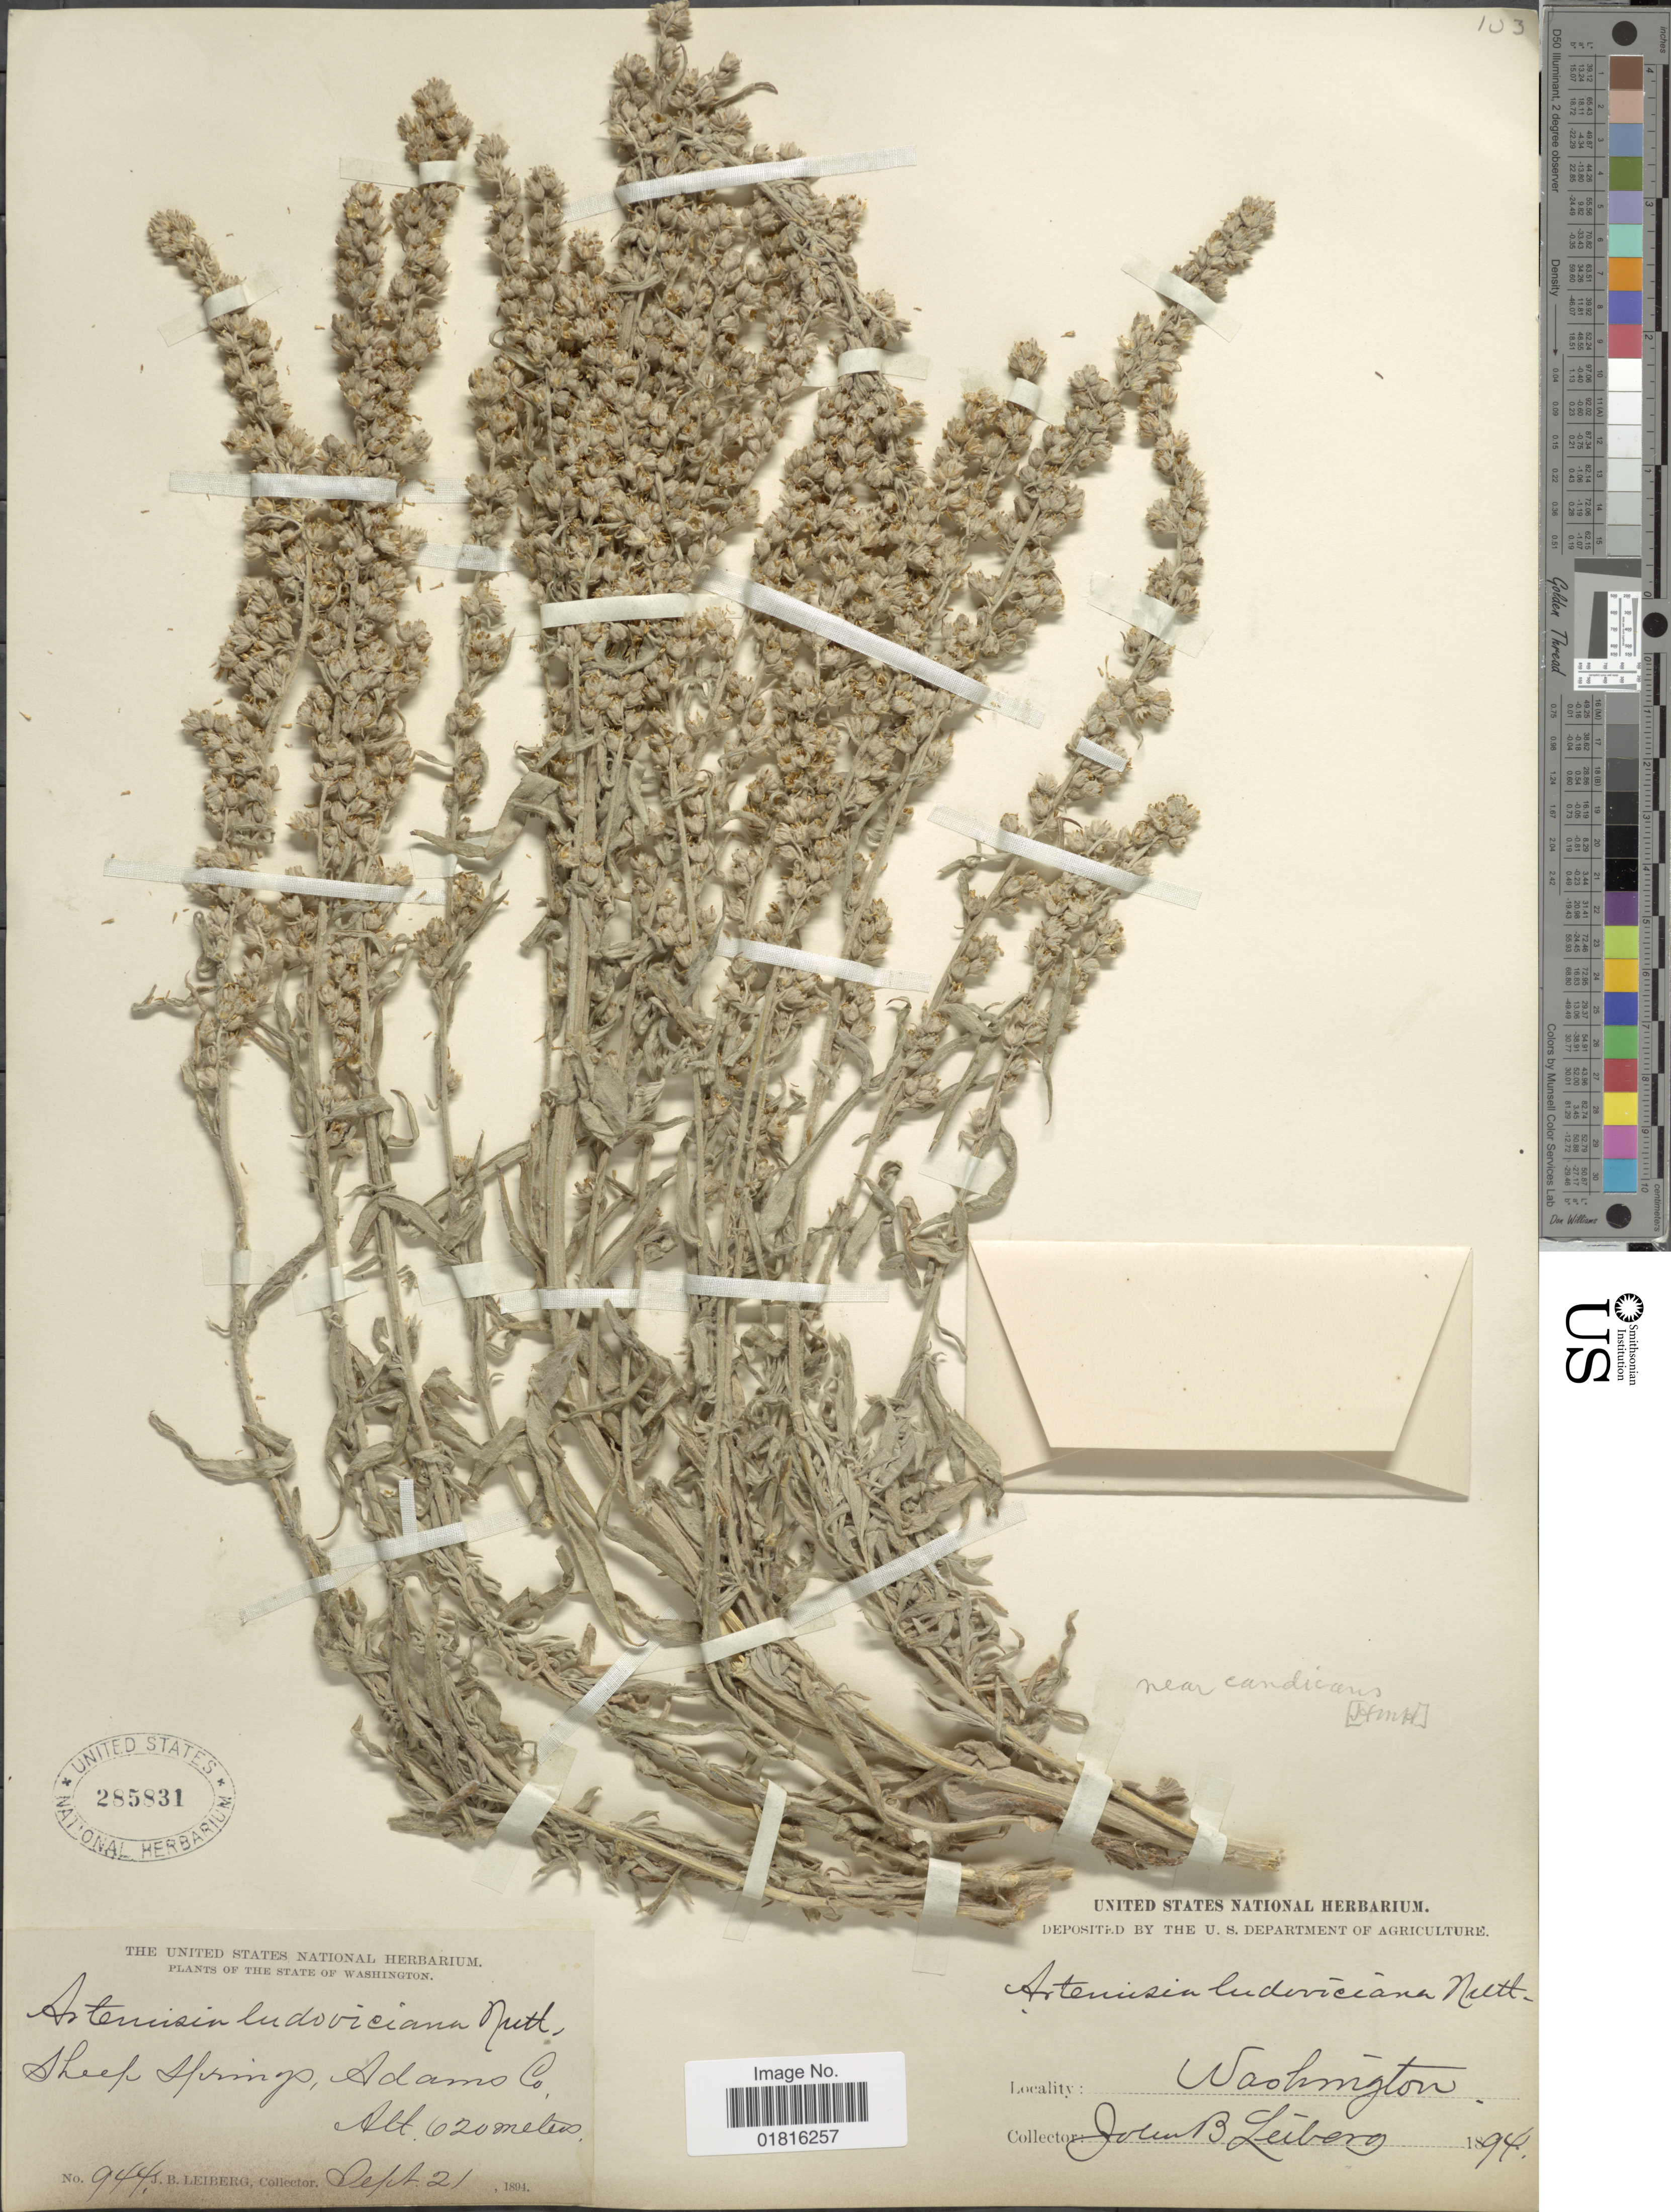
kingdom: Plantae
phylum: Tracheophyta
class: Magnoliopsida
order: Asterales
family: Asteraceae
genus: Artemisia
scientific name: Artemisia ludoviciana subsp. candicans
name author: (Rydb.) D.D. Keck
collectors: J. B. Leiberg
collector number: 944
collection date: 1894-09-21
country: United States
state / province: Washington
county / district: Adams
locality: Sheep Springs, Adams Co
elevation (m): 620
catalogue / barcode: US 285831